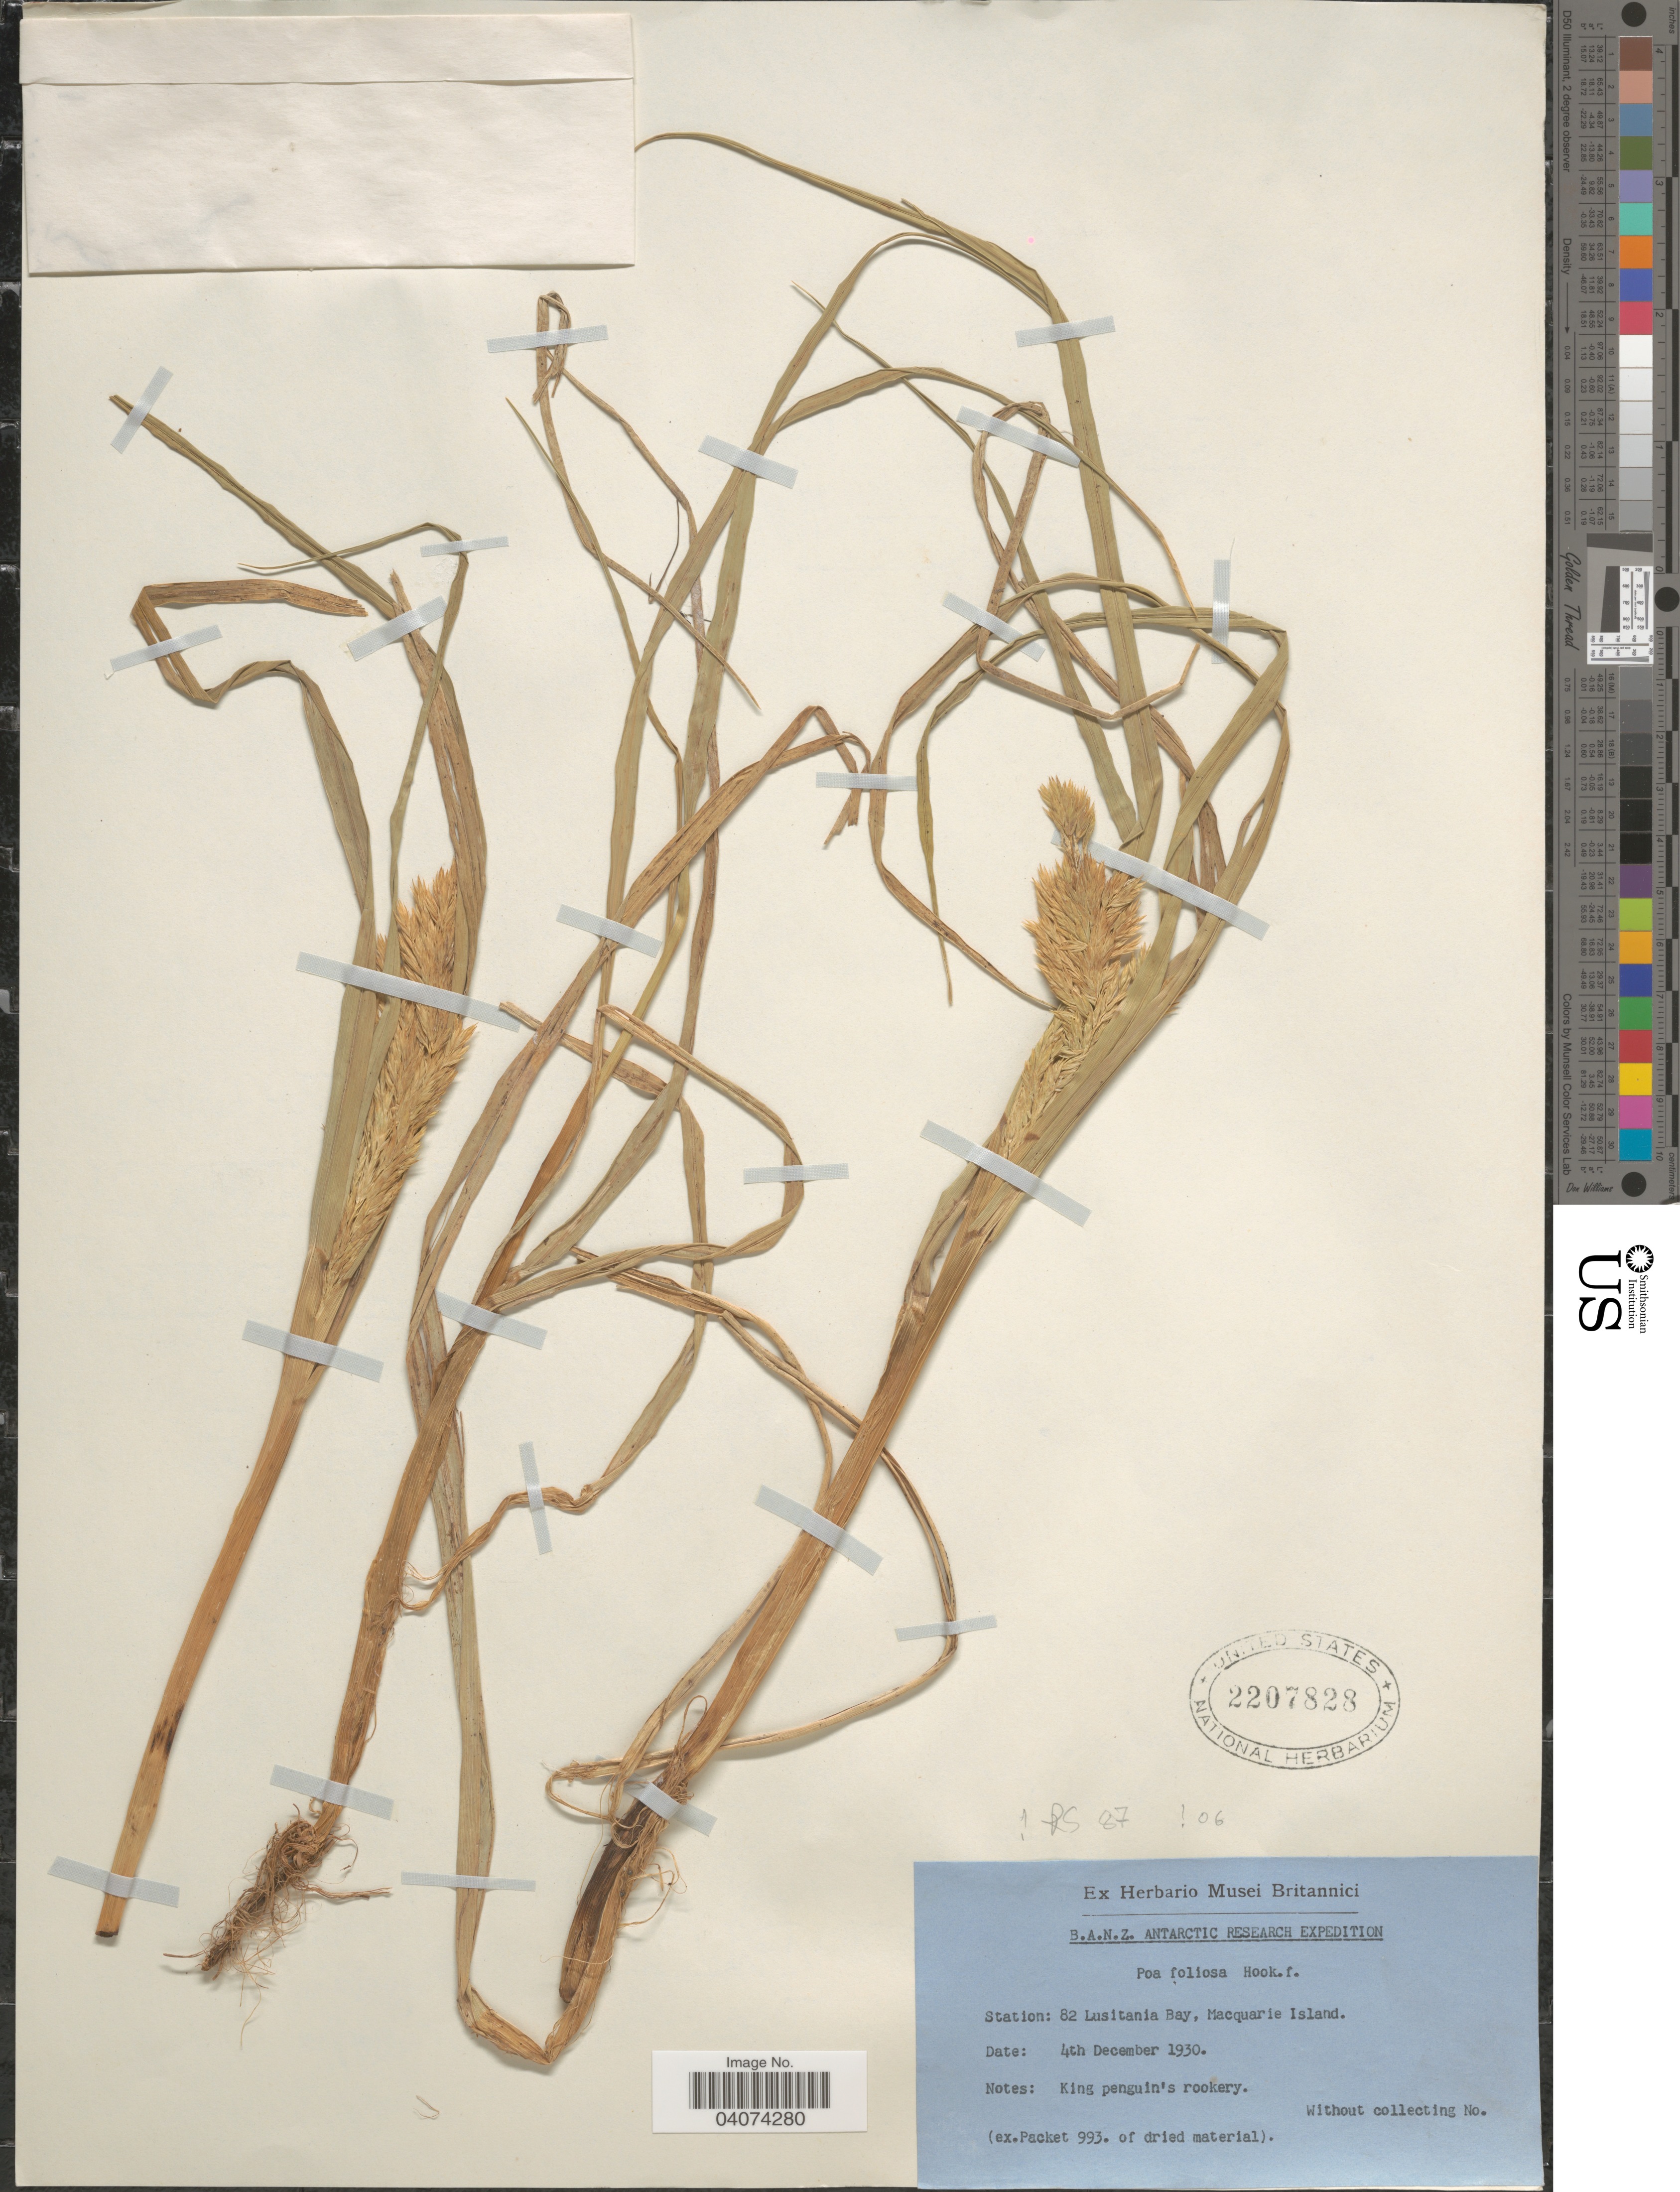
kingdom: Plantae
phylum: Tracheophyta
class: Liliopsida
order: Poales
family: Poaceae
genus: Poa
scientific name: Poa foliosa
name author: (Hook. f.) Hook. f.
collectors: B. A. N. Z. Antarctic Research Expedition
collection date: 1930-12-04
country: Sub-Antarctic Islands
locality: Station: 82 Lusitania Bay, Macquarie Island. King penguin's rookery.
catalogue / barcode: US 2207828